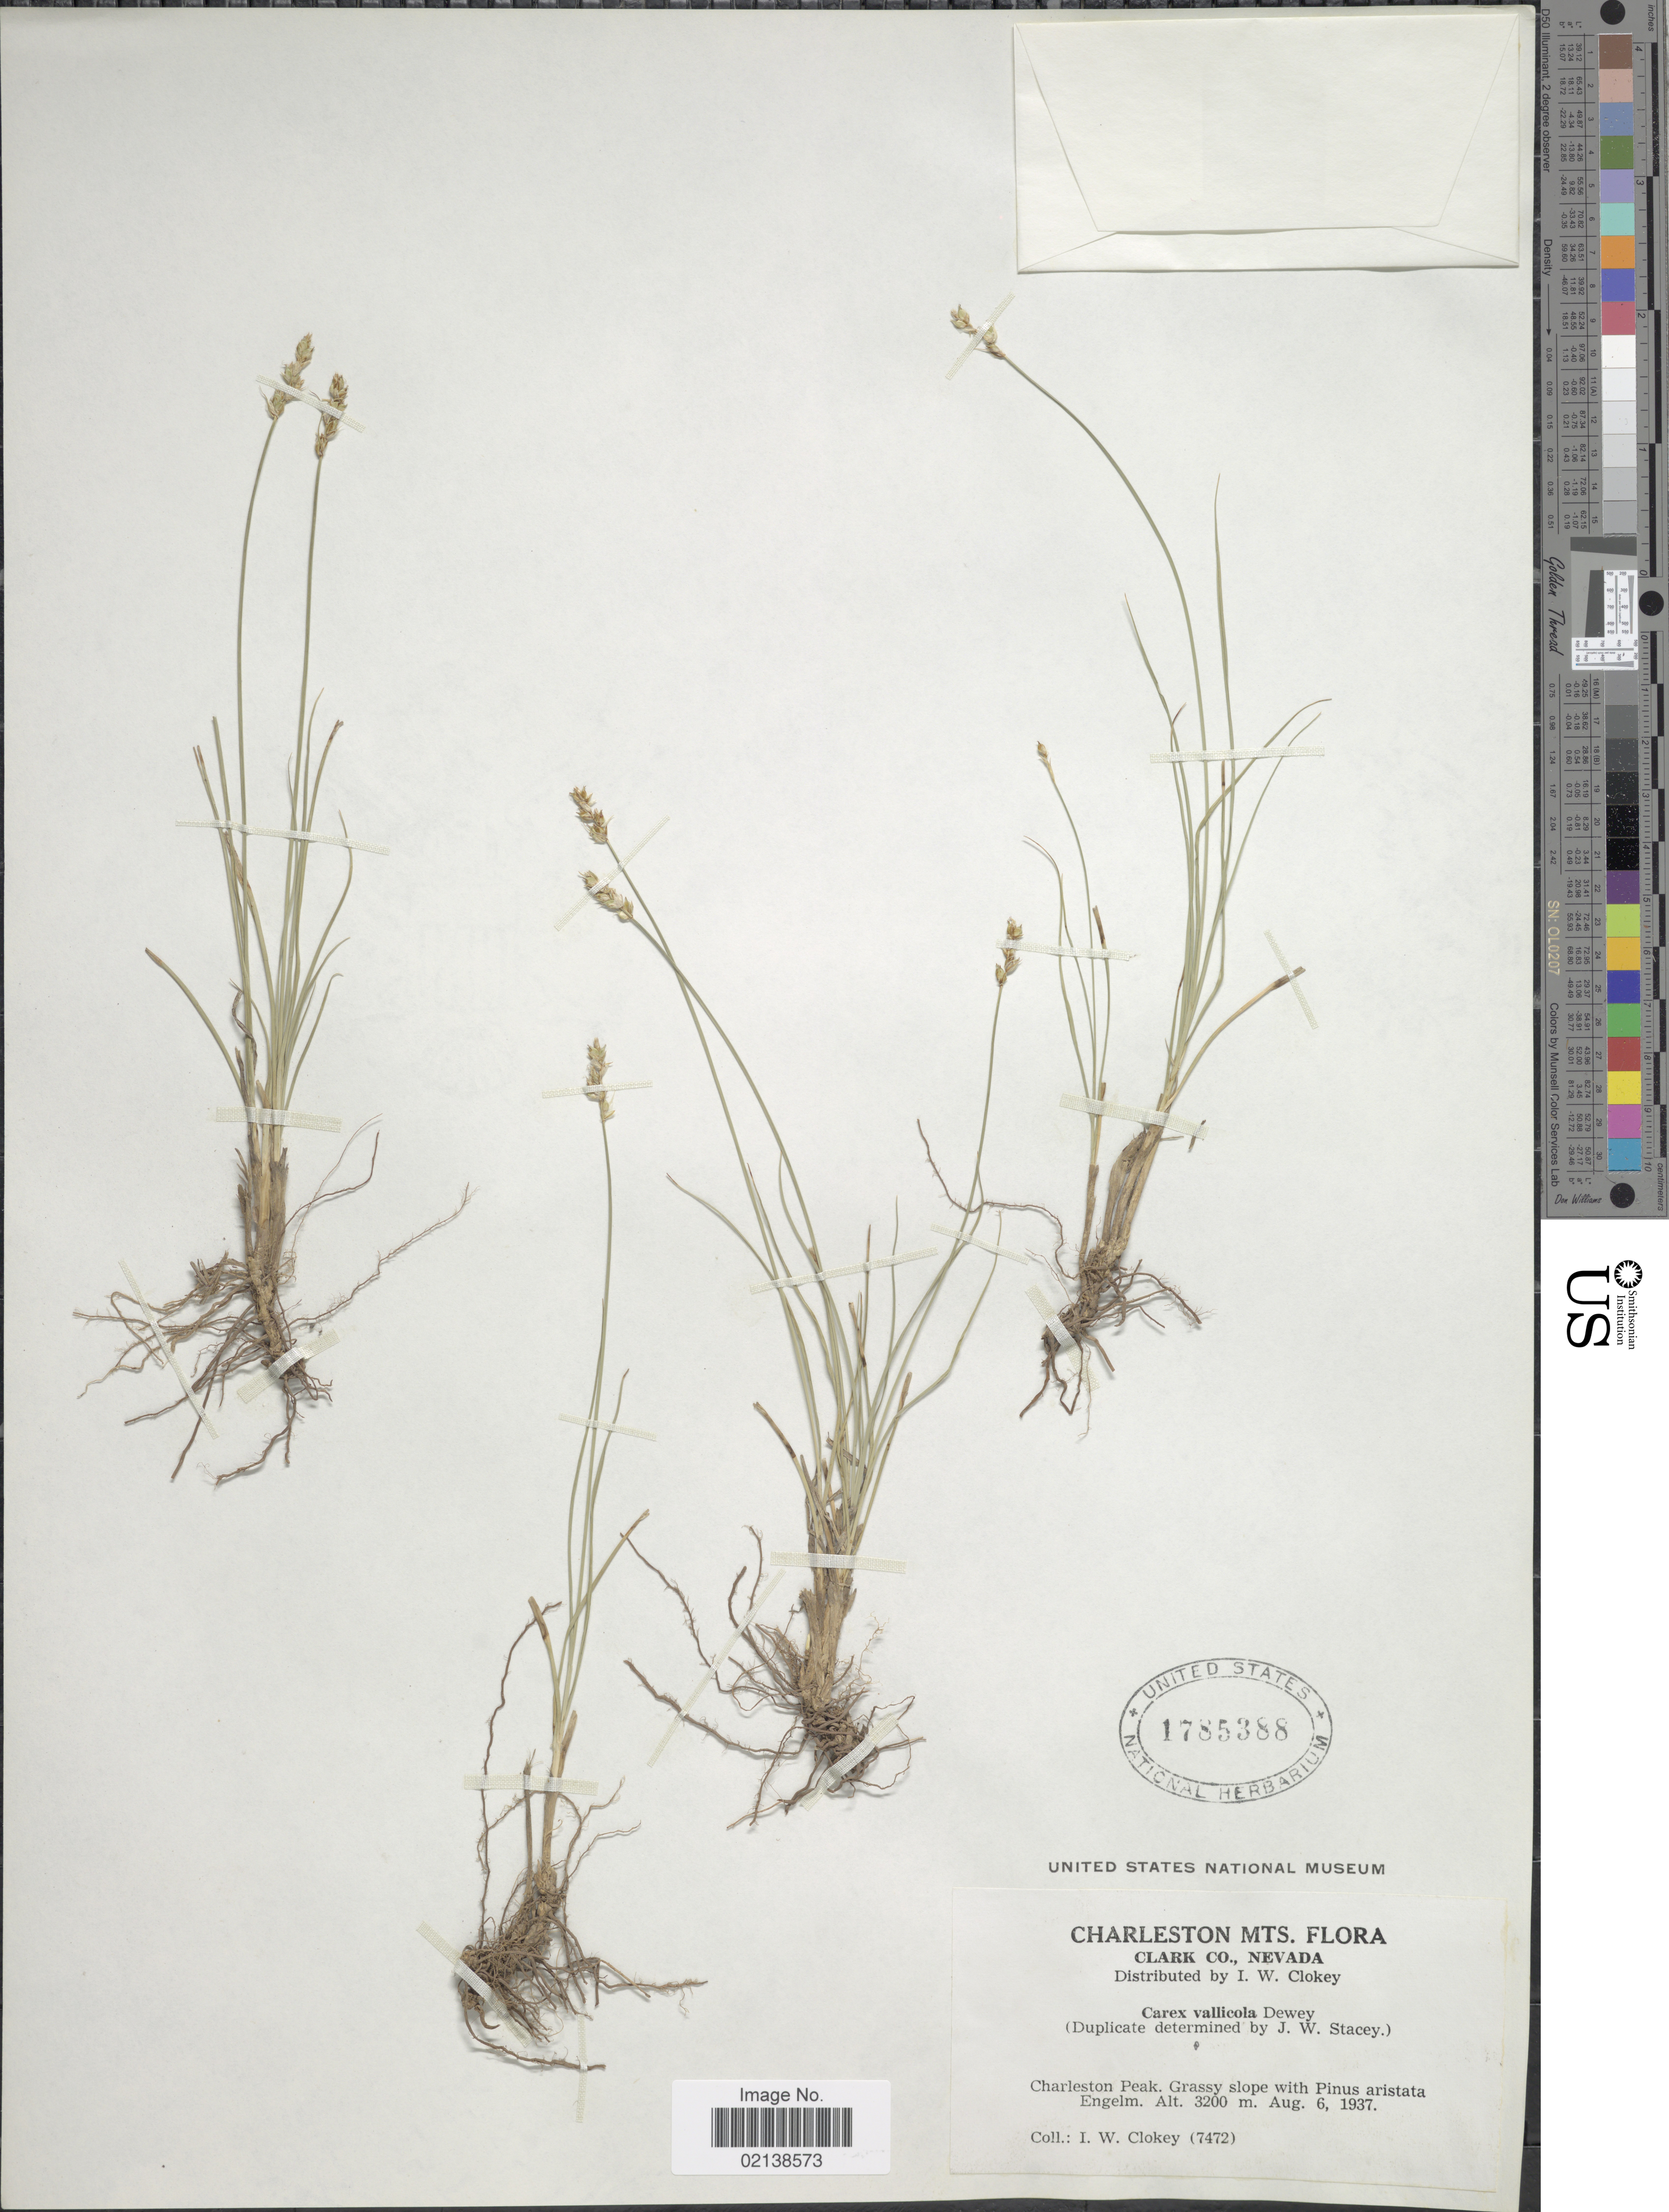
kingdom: Plantae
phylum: Tracheophyta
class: Liliopsida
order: Poales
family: Cyperaceae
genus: Carex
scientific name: Carex vallicola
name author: Dewey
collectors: I. W. Clokey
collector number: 7472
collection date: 1937-08-06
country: United States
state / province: Nevada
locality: Charleston Mts., Clark Co., Charleston Peak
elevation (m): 3200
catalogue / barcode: US 1785388